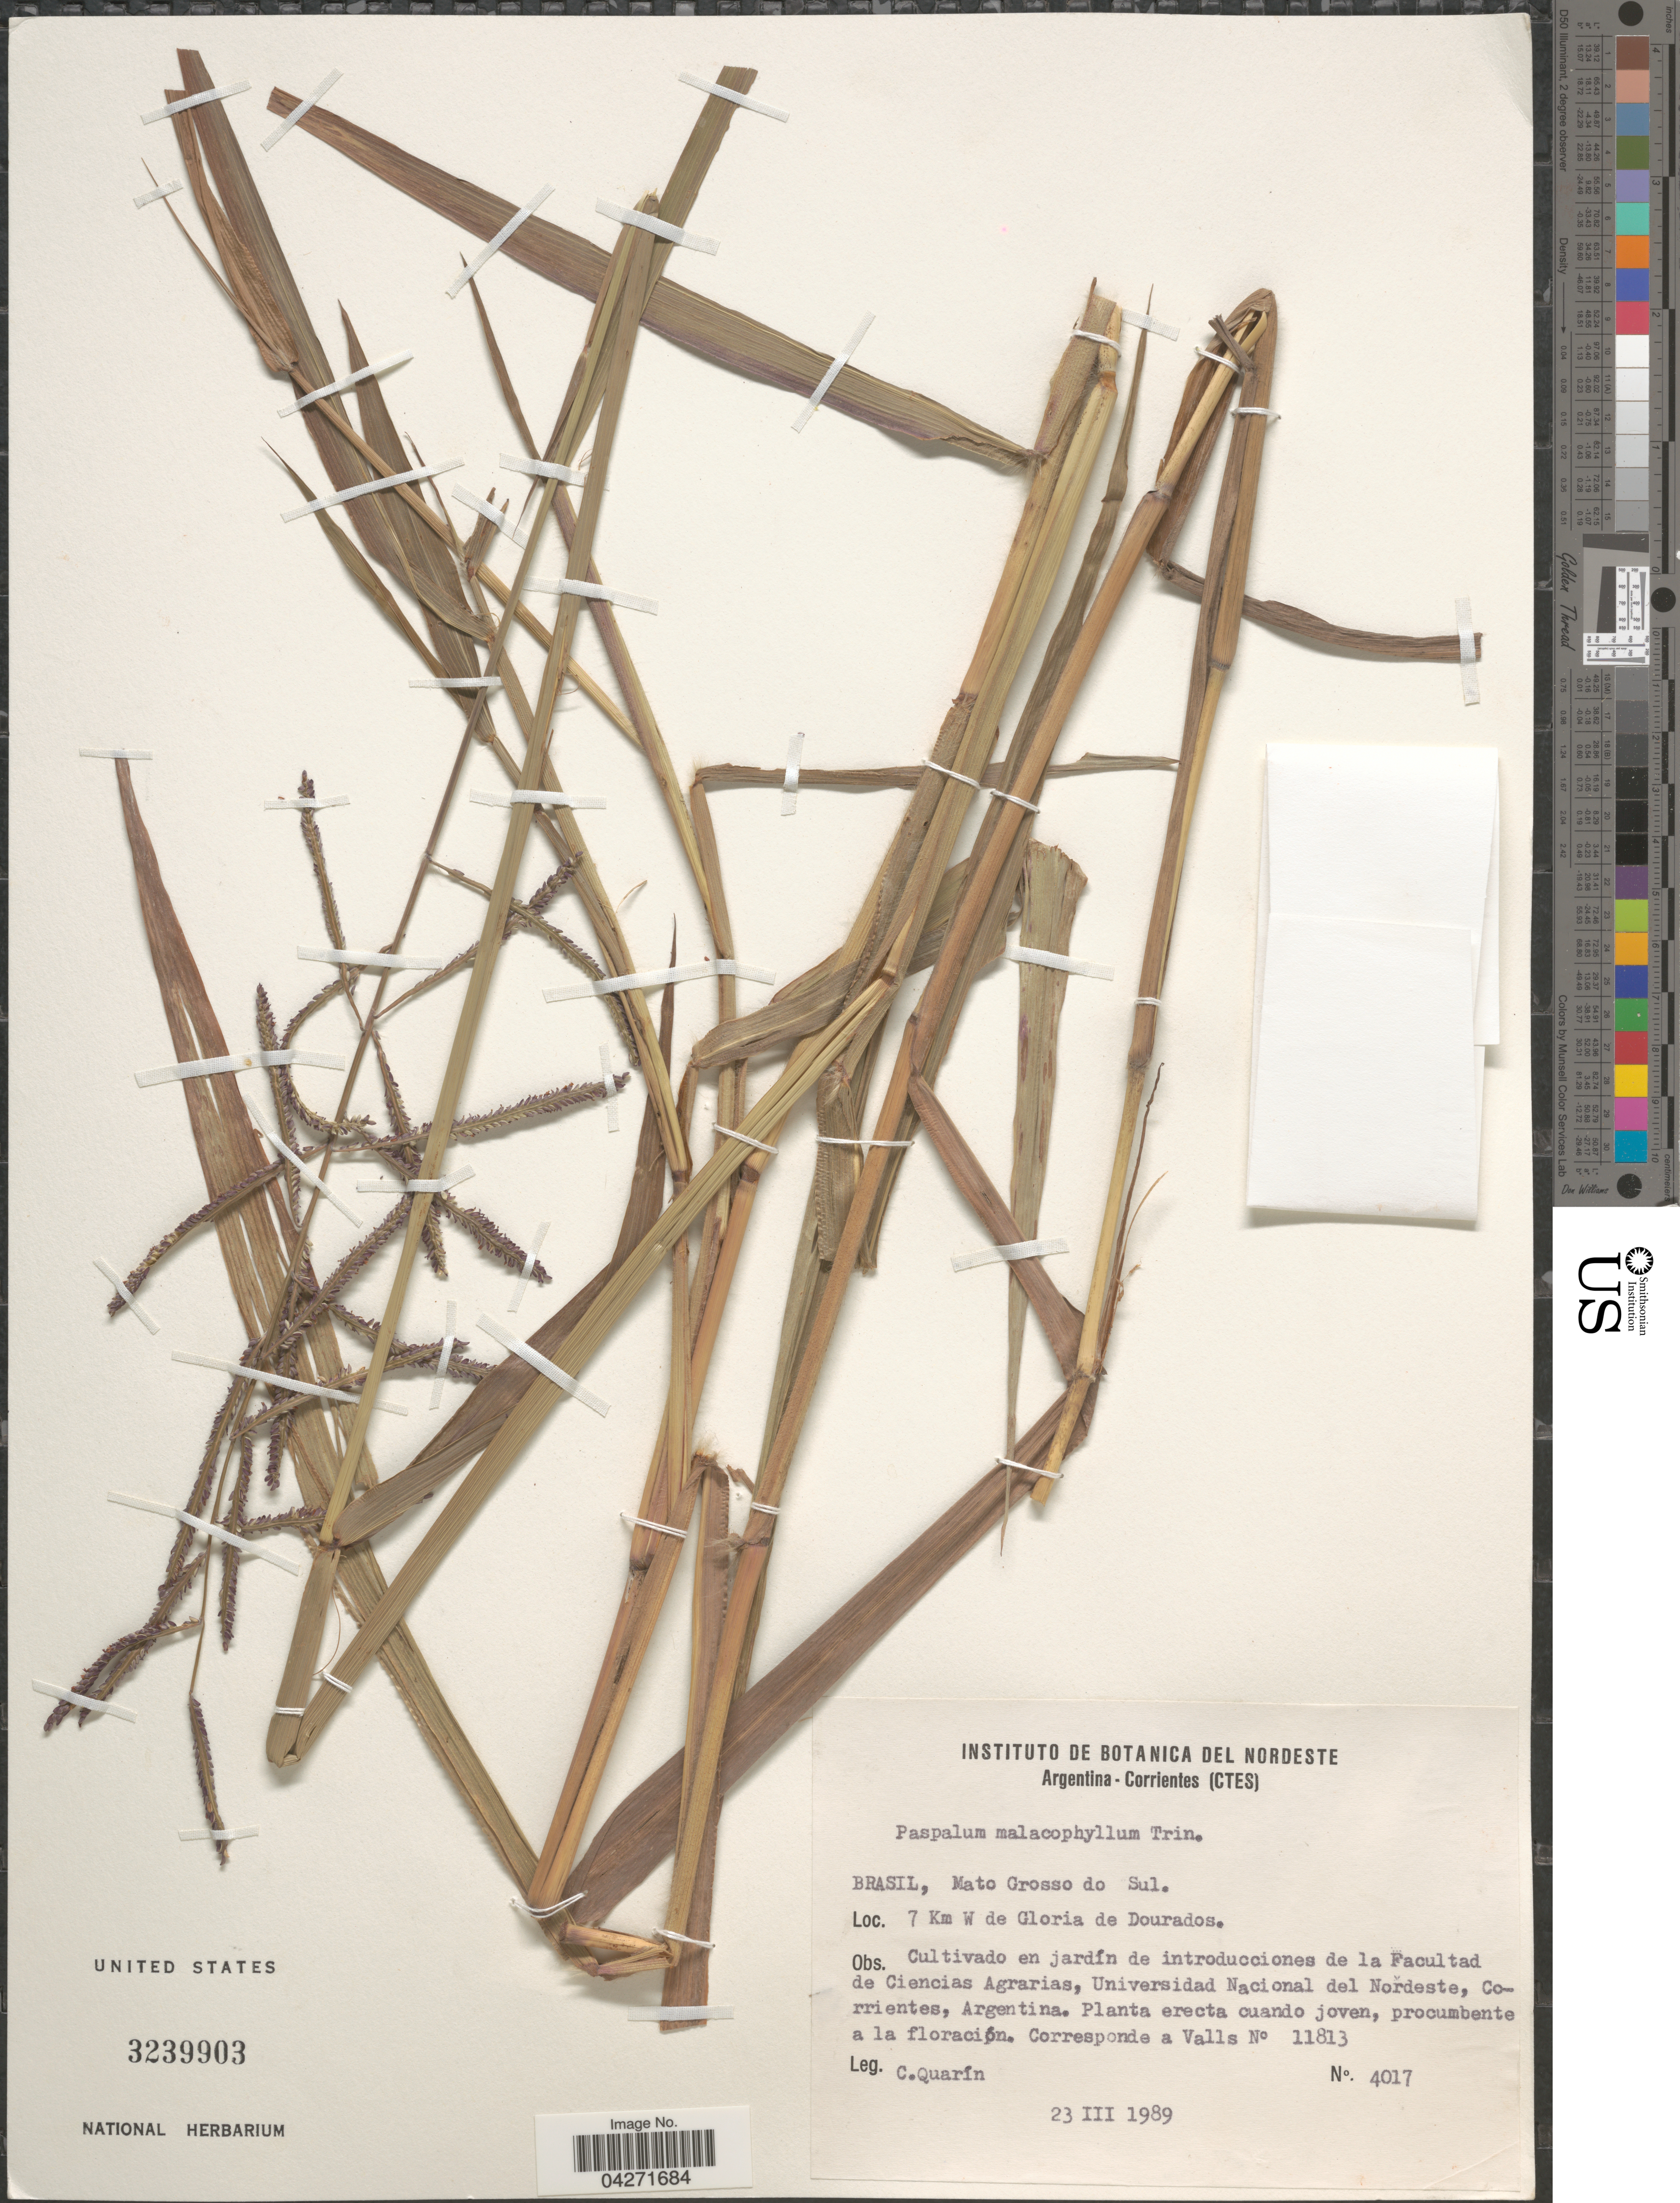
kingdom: Plantae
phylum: Tracheophyta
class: Liliopsida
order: Poales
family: Poaceae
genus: Paspalum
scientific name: Paspalum malacophyllum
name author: Trin.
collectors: C. Quarín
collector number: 4017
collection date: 1989-03-23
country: Argentina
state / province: Corrientes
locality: Cultivado en jardín de introducciones de la Facultad de Ciencias Agrarias, Universidad Nacional del Nordeste.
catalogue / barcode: US 3239903